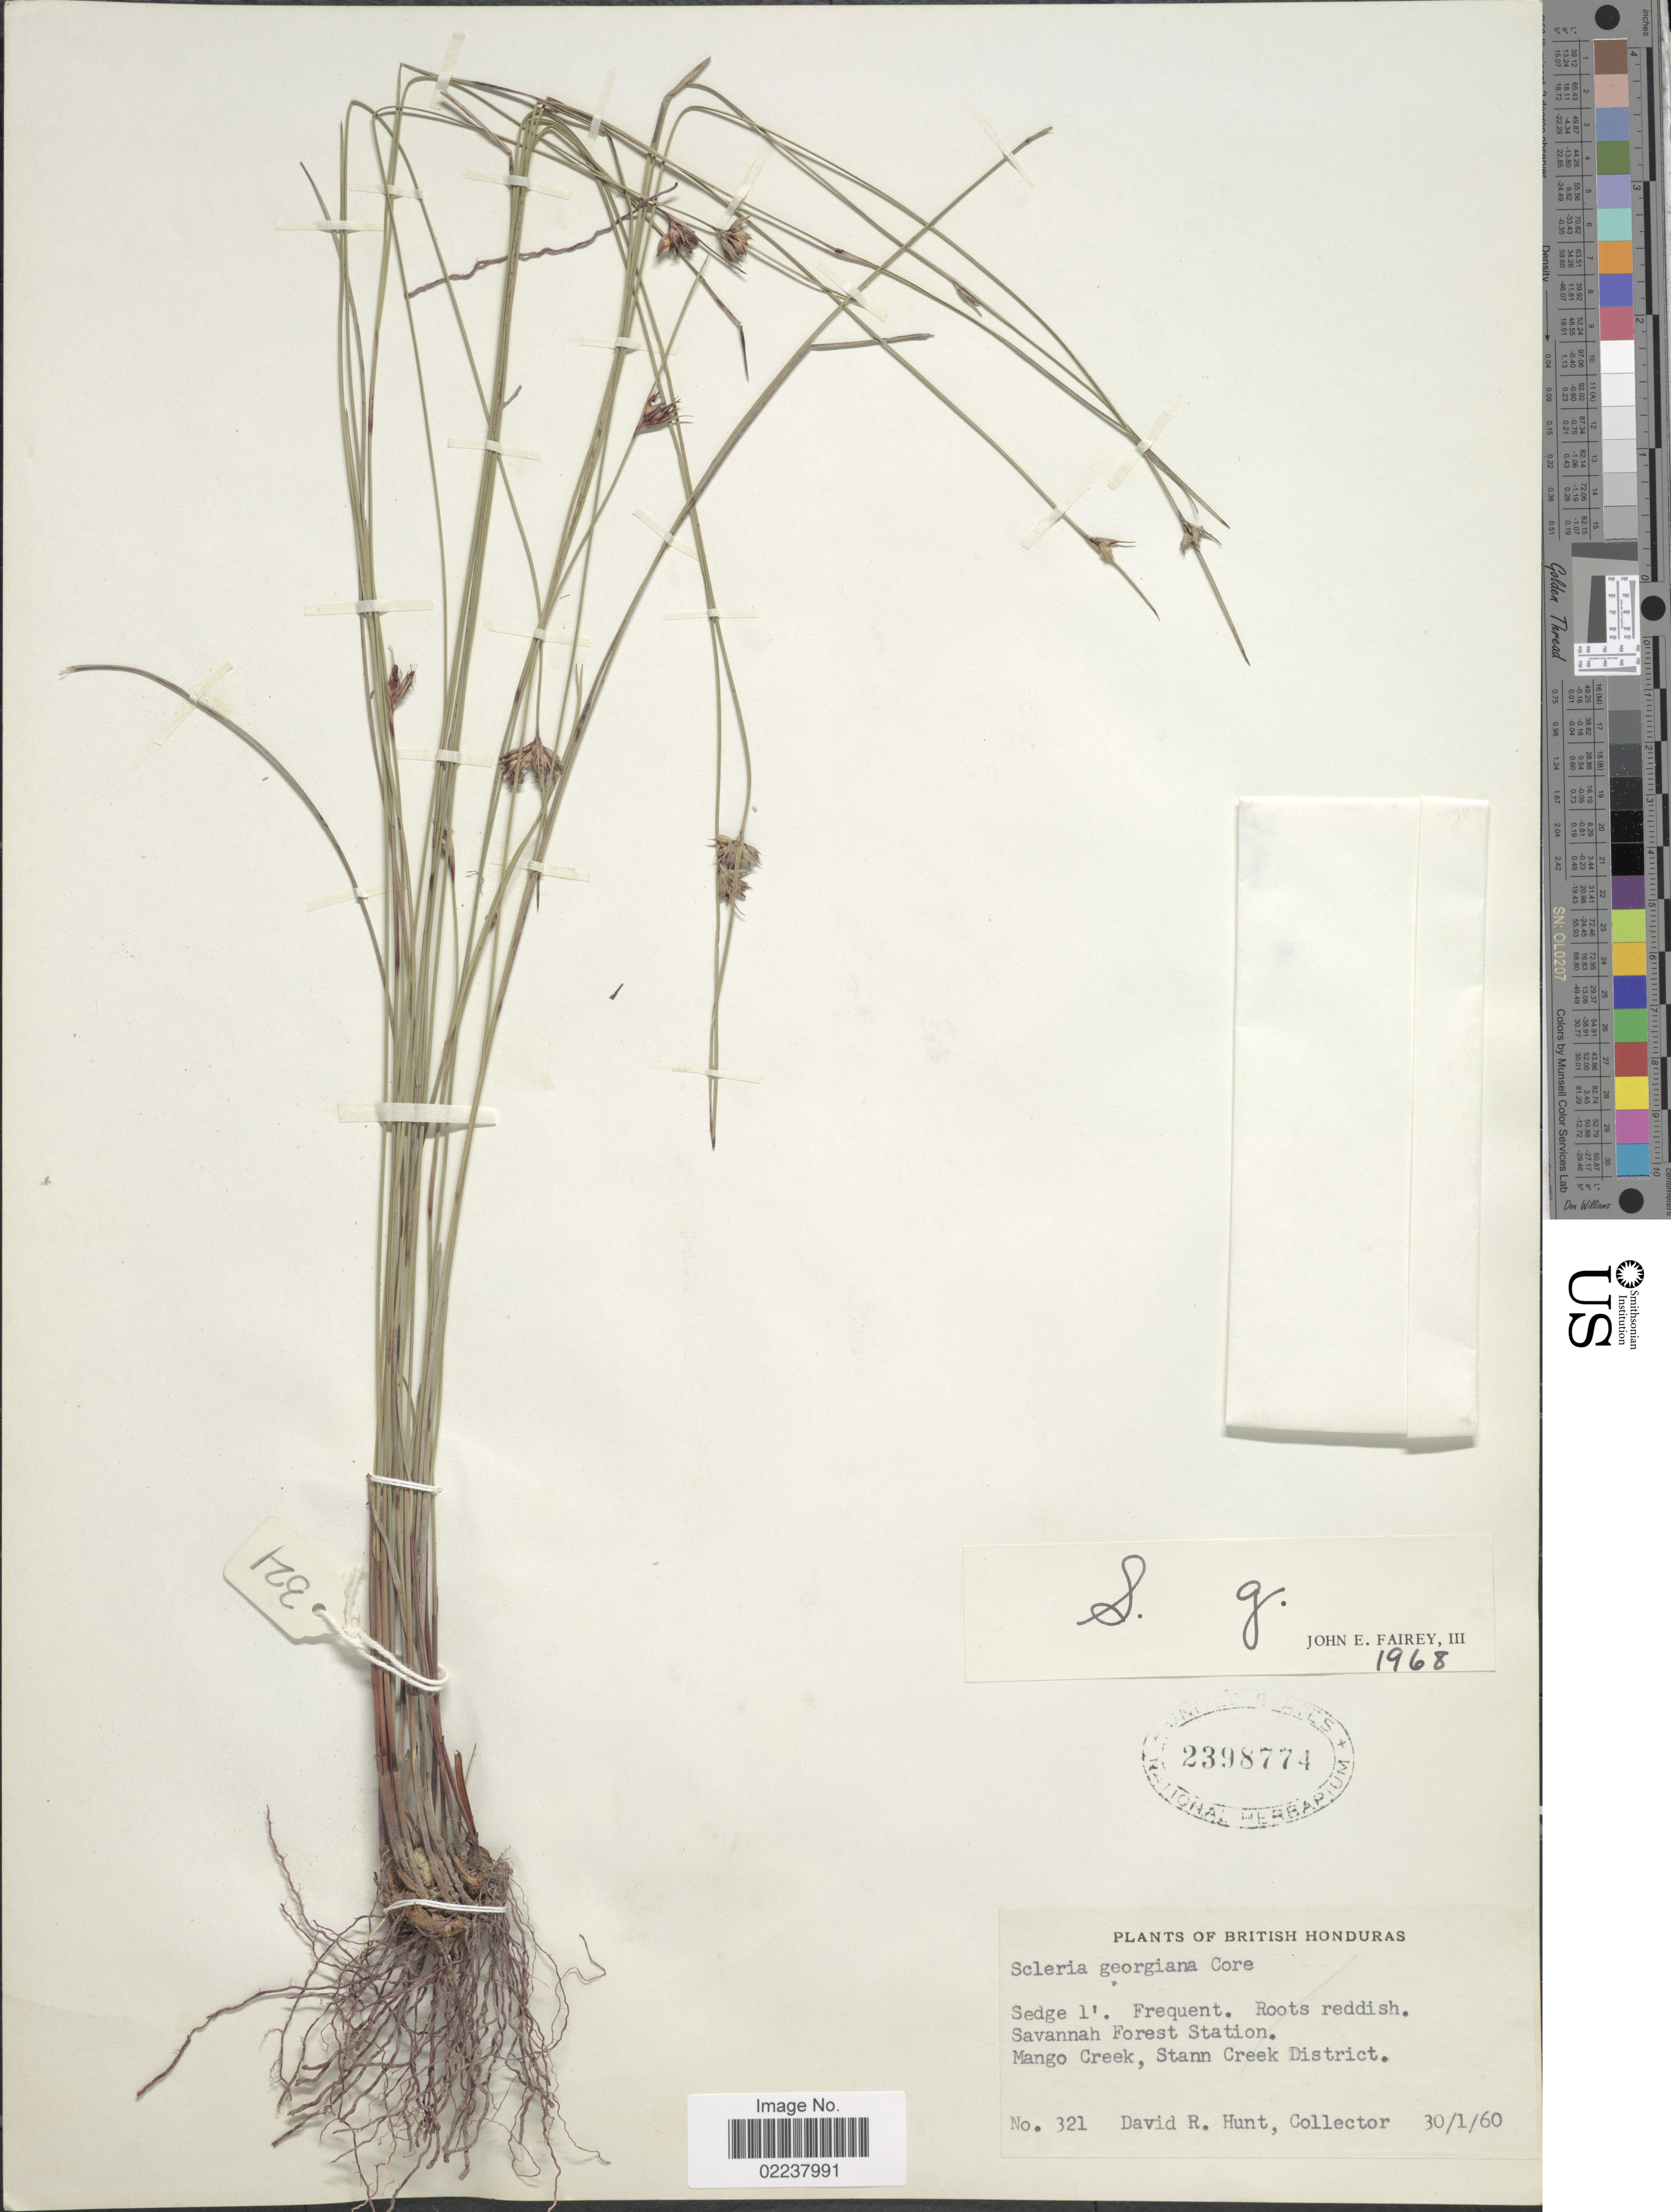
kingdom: Plantae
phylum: Tracheophyta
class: Liliopsida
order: Poales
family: Cyperaceae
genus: Scleria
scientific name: Scleria georgiana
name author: Core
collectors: D. R. Hunt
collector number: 321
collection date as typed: Transcribed d/m/y: 30/1/60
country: Belize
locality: British Honduras, Savannah Forest Station. Mango Creek, Stann Creek District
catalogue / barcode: US 2398774